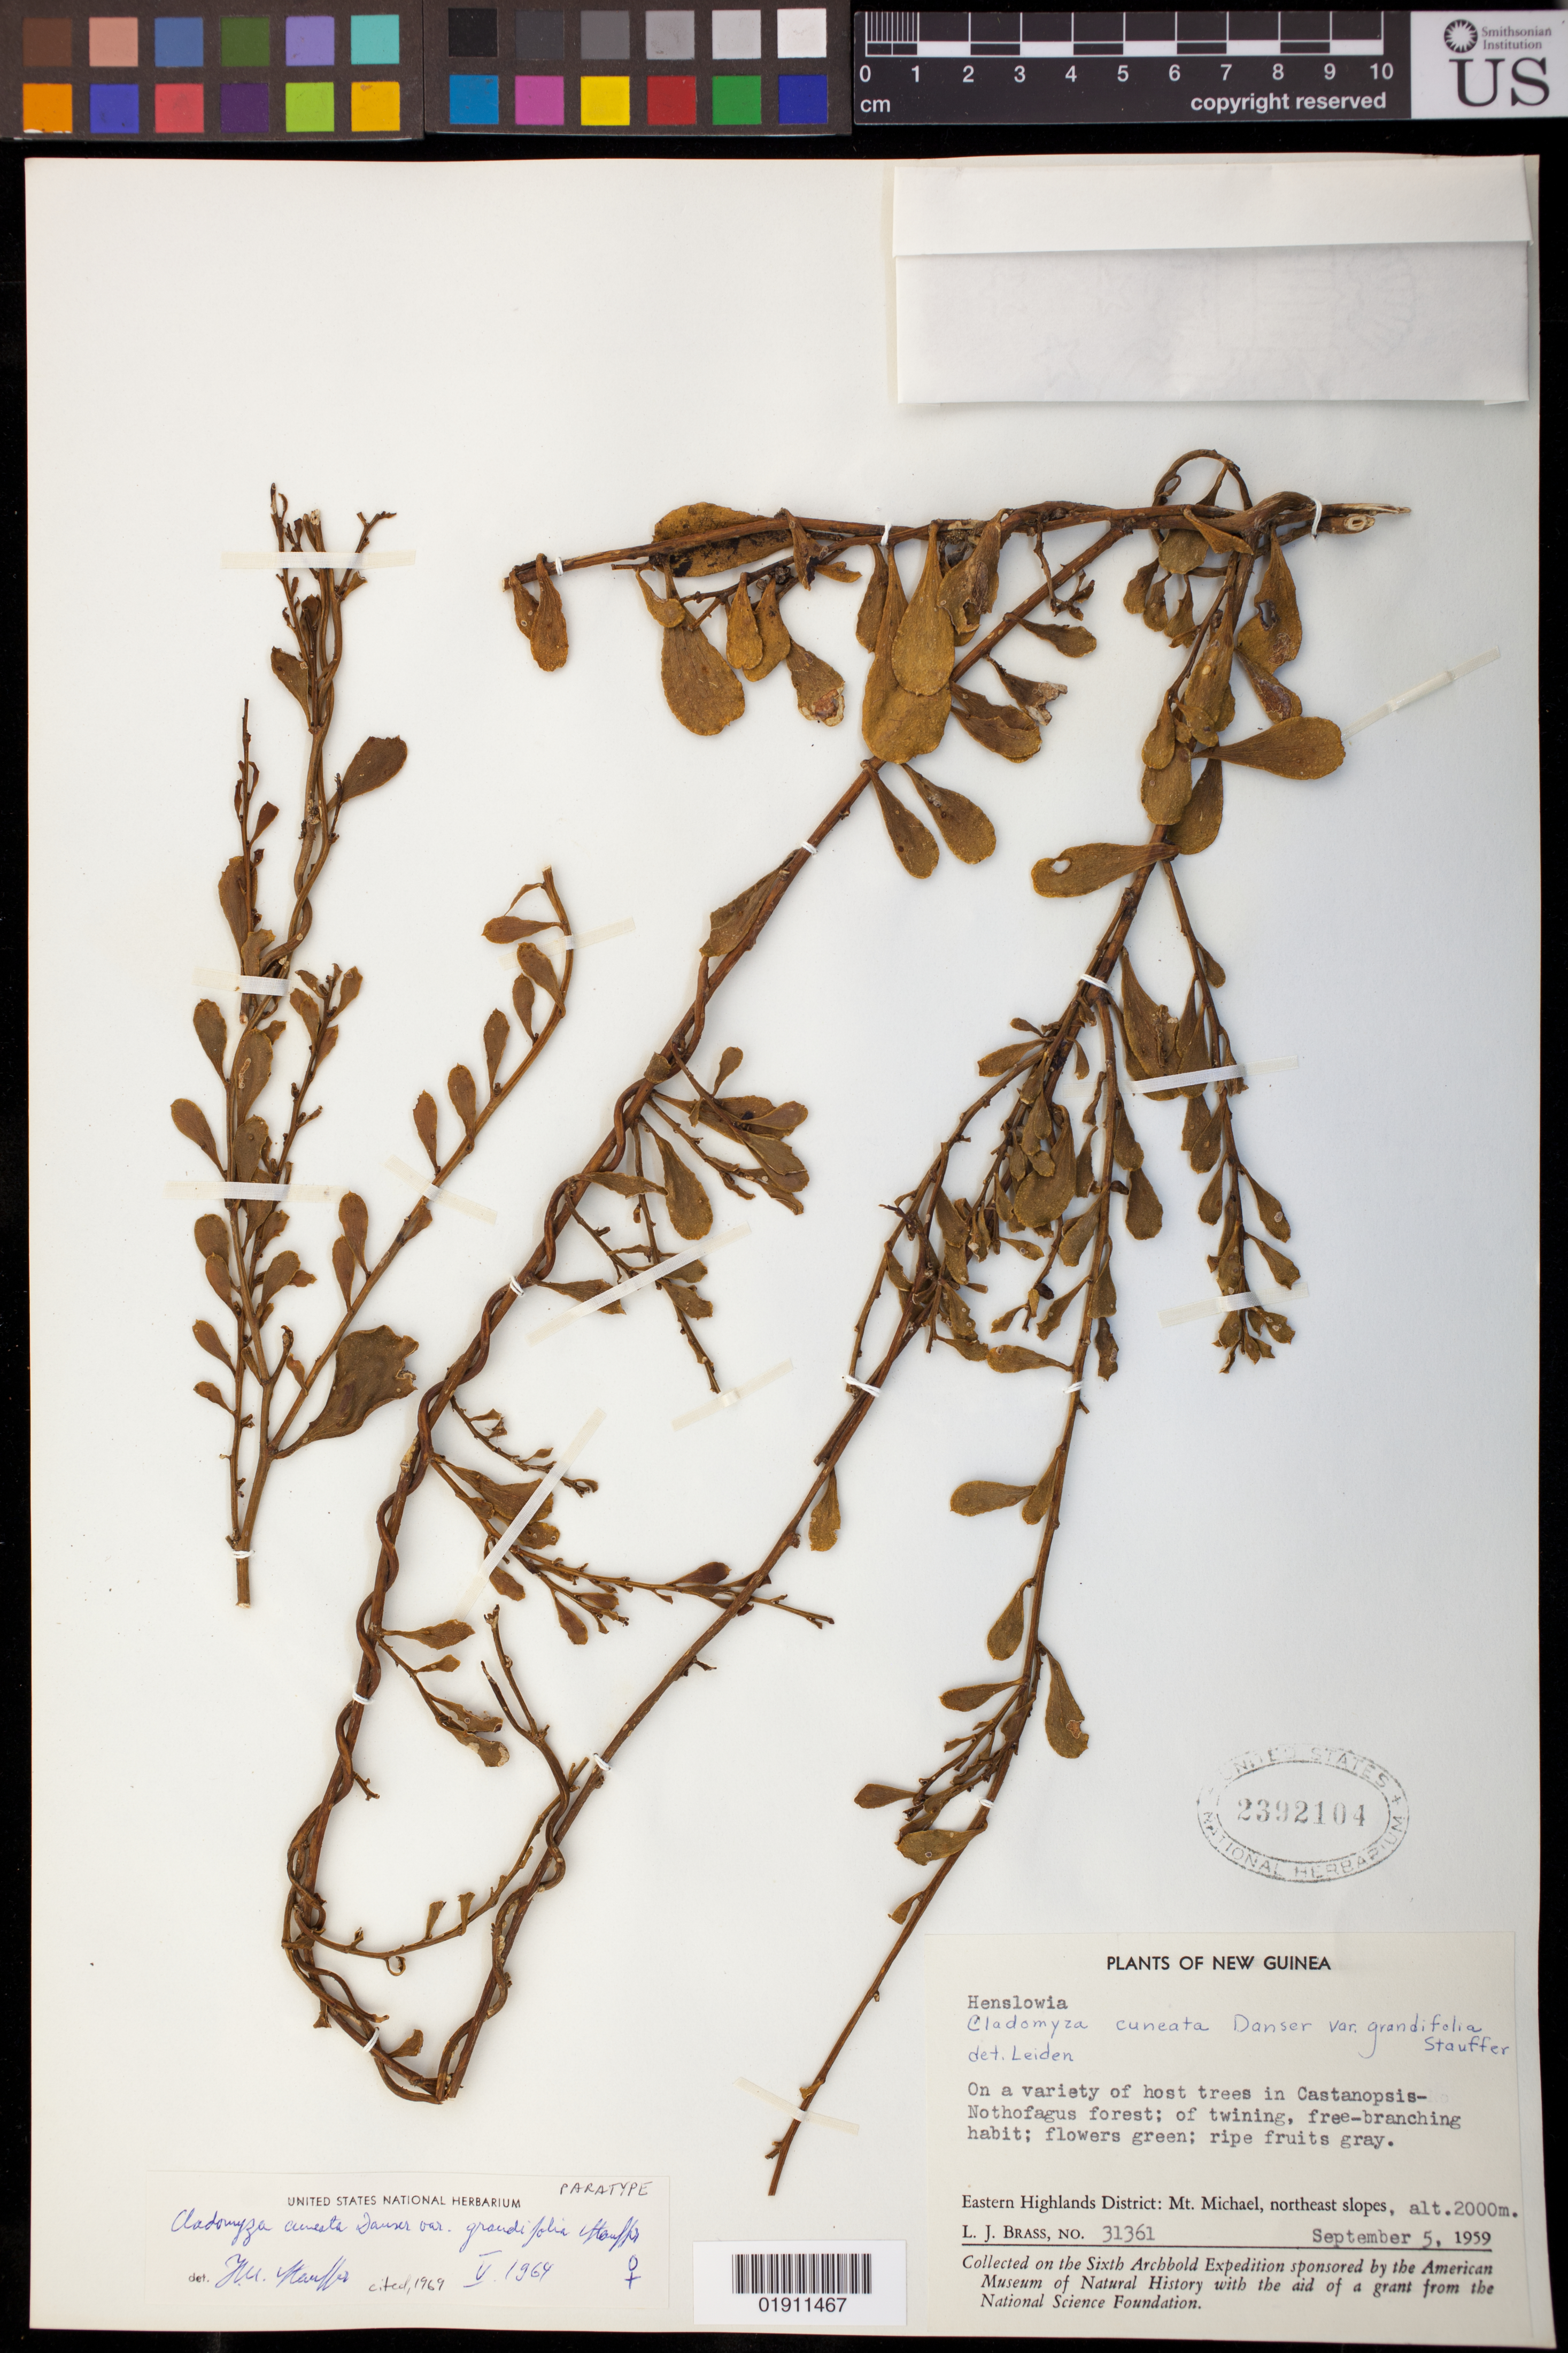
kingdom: Plantae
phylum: Tracheophyta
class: Magnoliopsida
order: Santalales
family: Amphorogynaceae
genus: Dendromyza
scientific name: Dendromyza cuneata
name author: (Danser) Byng & Christenh.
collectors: L. J. Brass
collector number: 31361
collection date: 1959-09-05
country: Papua New Guinea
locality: Mt. Michael, northeast slopes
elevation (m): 2000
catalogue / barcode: US 2392104